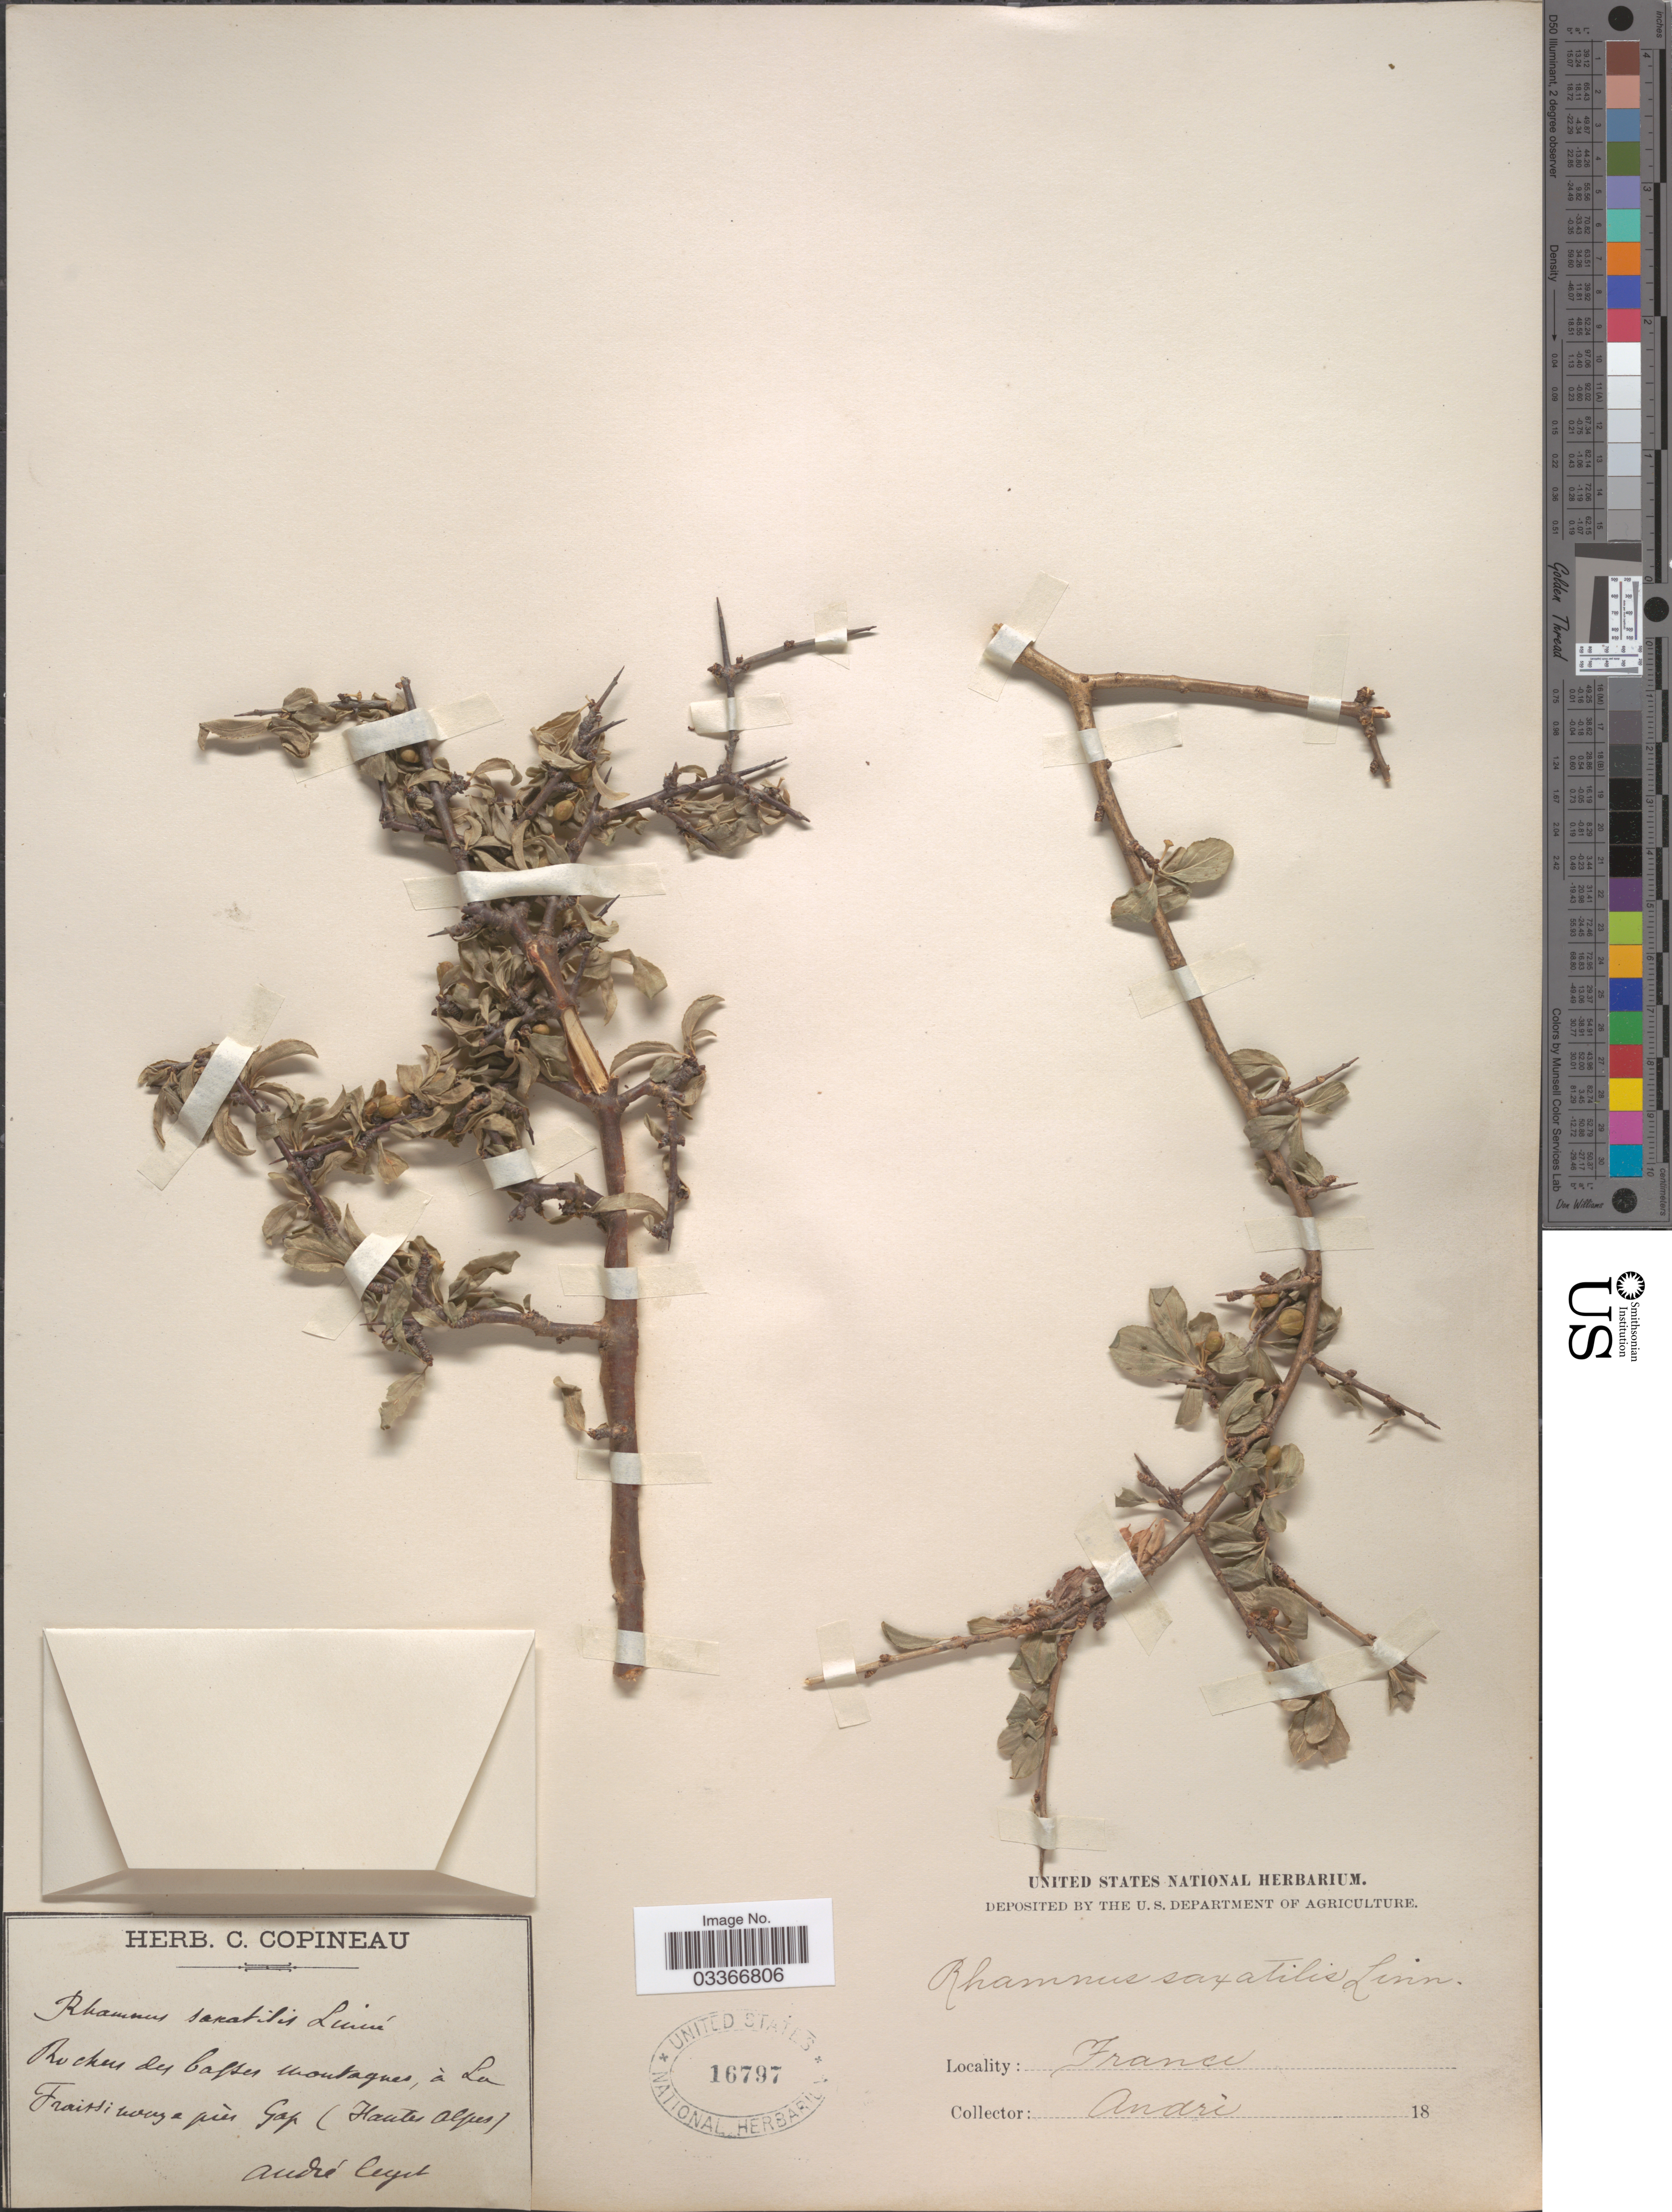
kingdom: Plantae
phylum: Tracheophyta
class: Magnoliopsida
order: Rosales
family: Rhamnaceae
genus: Rhamnus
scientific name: Rhamnus saxatilis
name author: Jacq.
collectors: André, --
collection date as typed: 18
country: France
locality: Rochers des basses montagnes, à La Fraissiway [interpreted] a près Gap (Hautes Alpes).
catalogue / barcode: US 16797